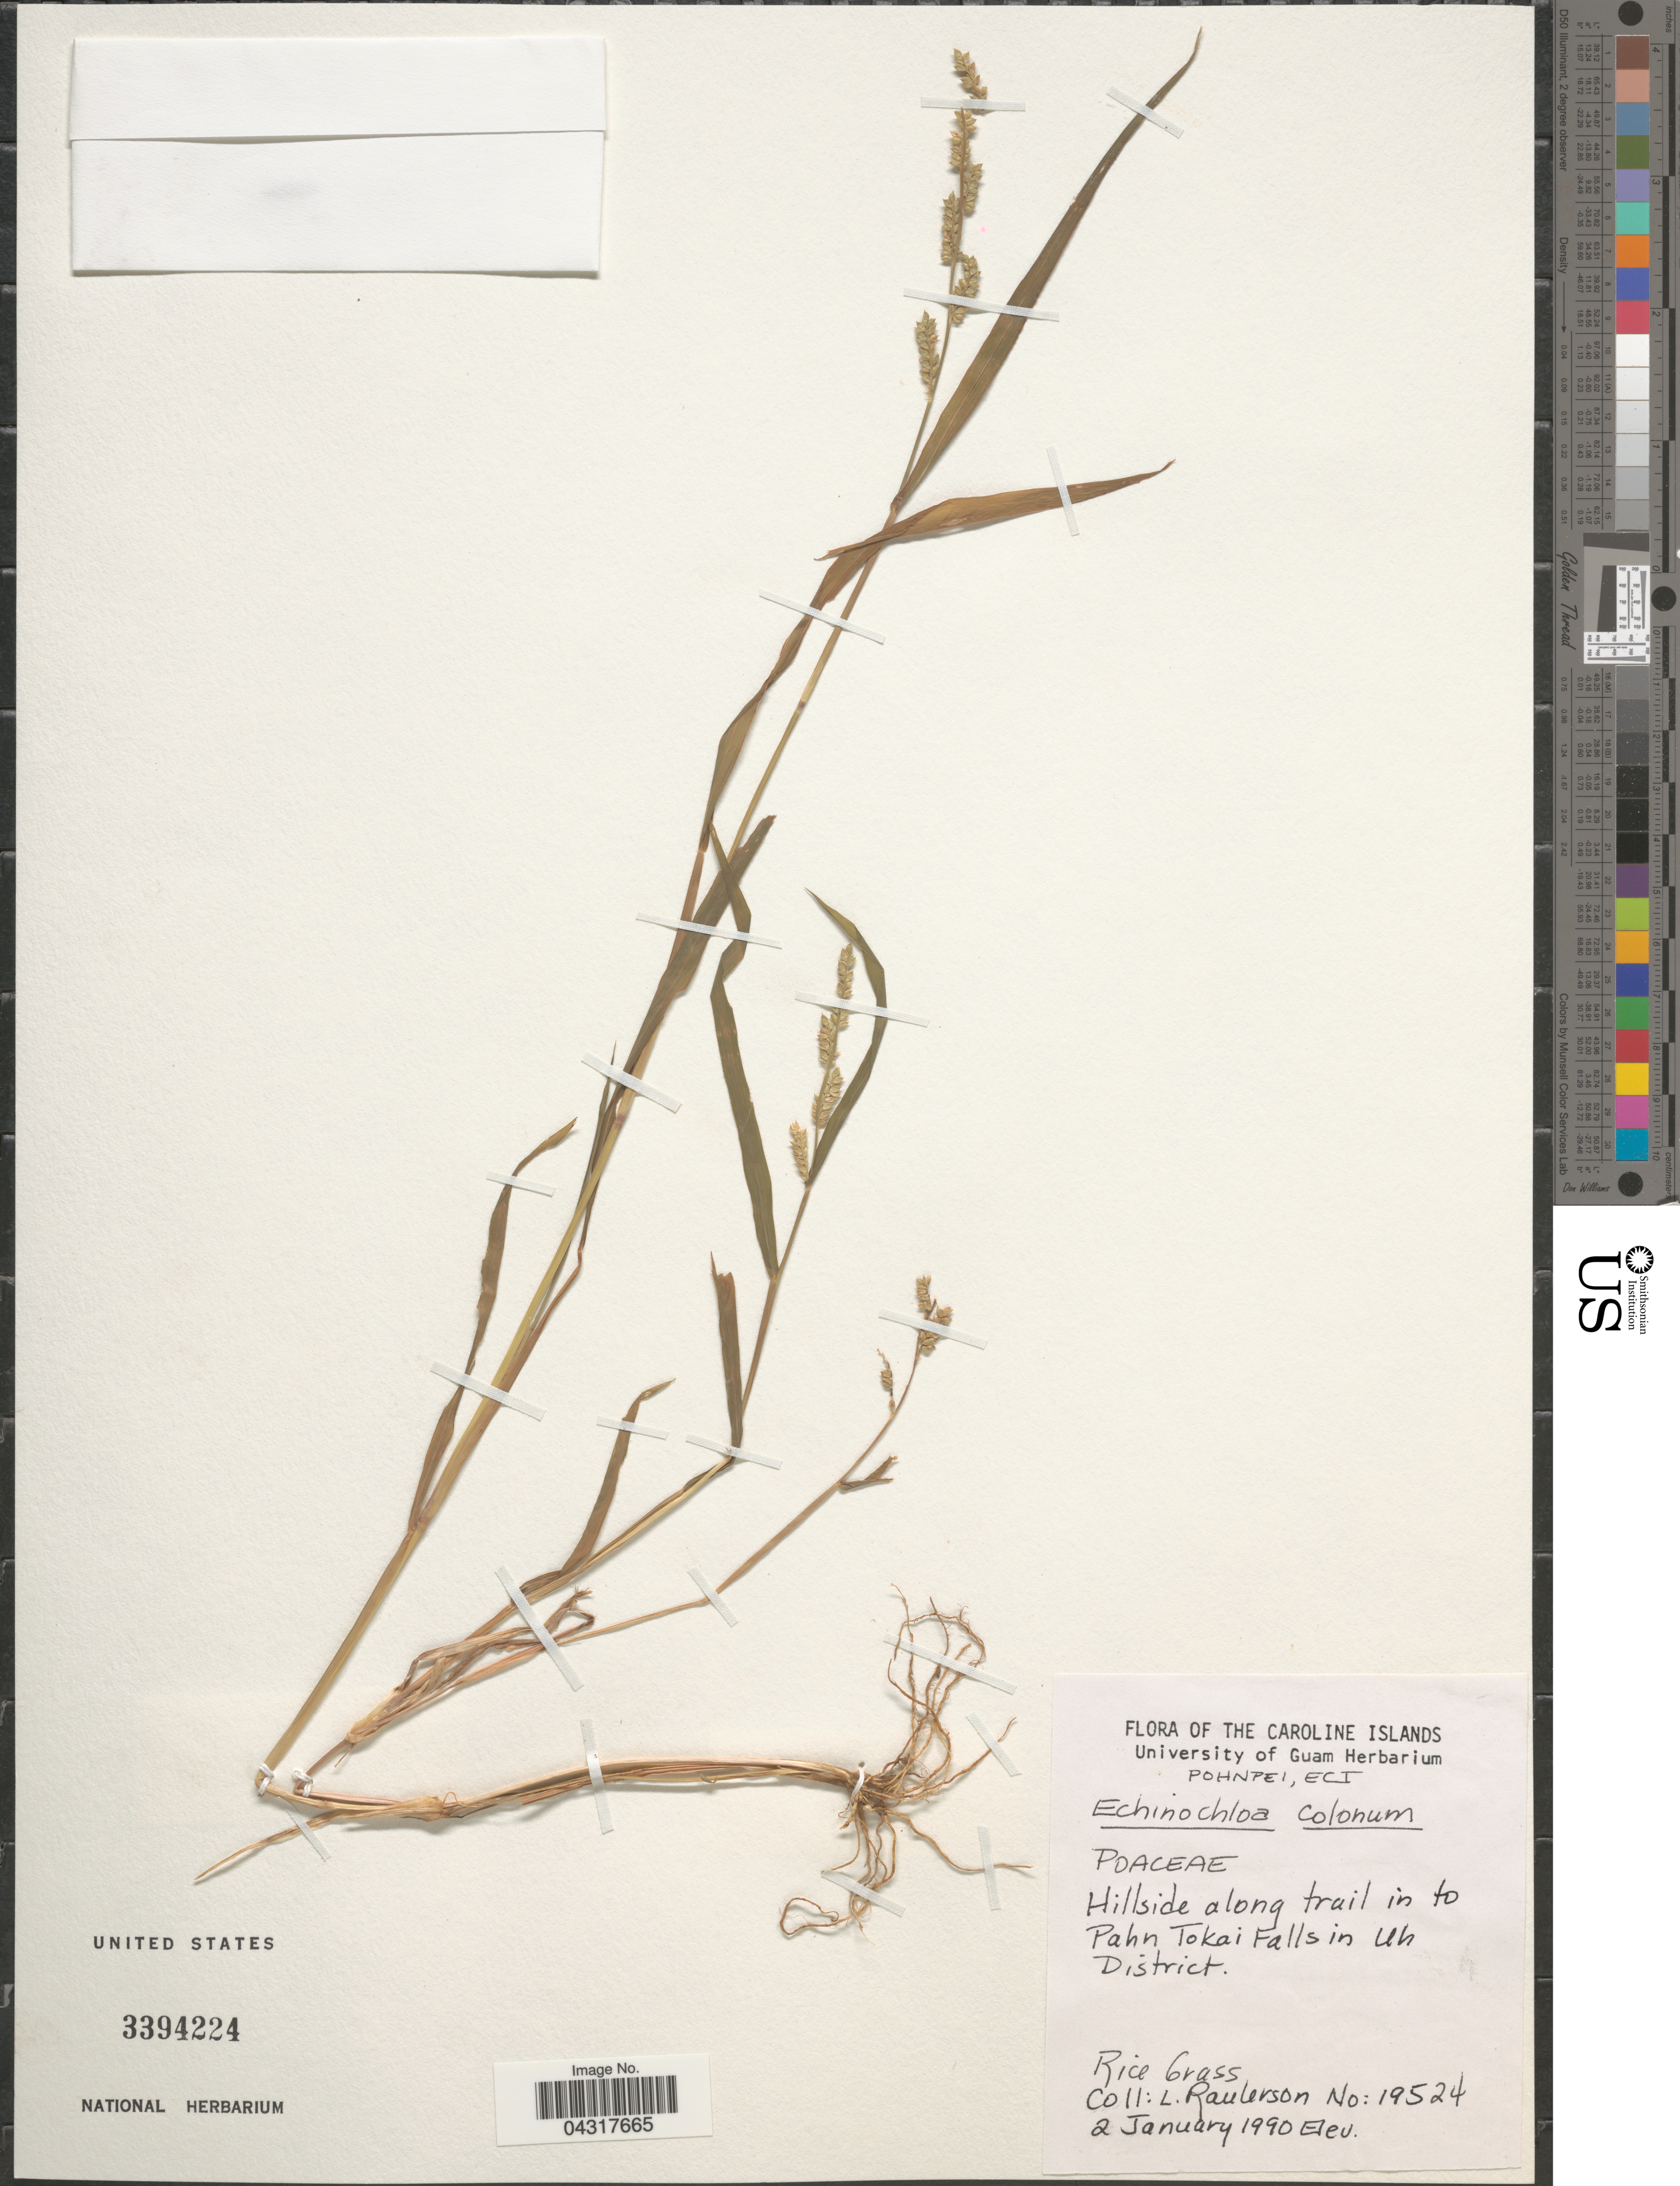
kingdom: Plantae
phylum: Tracheophyta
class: Liliopsida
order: Poales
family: Poaceae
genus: Echinochloa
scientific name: Echinochloa colona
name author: (L.) Link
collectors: L. Raulerson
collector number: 19524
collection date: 1990-01-02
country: Micronesia, Federated States of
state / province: Pohnpei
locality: Caroline Islands. ECI. Hillside along trail in to Pahn Tokai Falls in Uh District.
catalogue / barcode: US 3394224